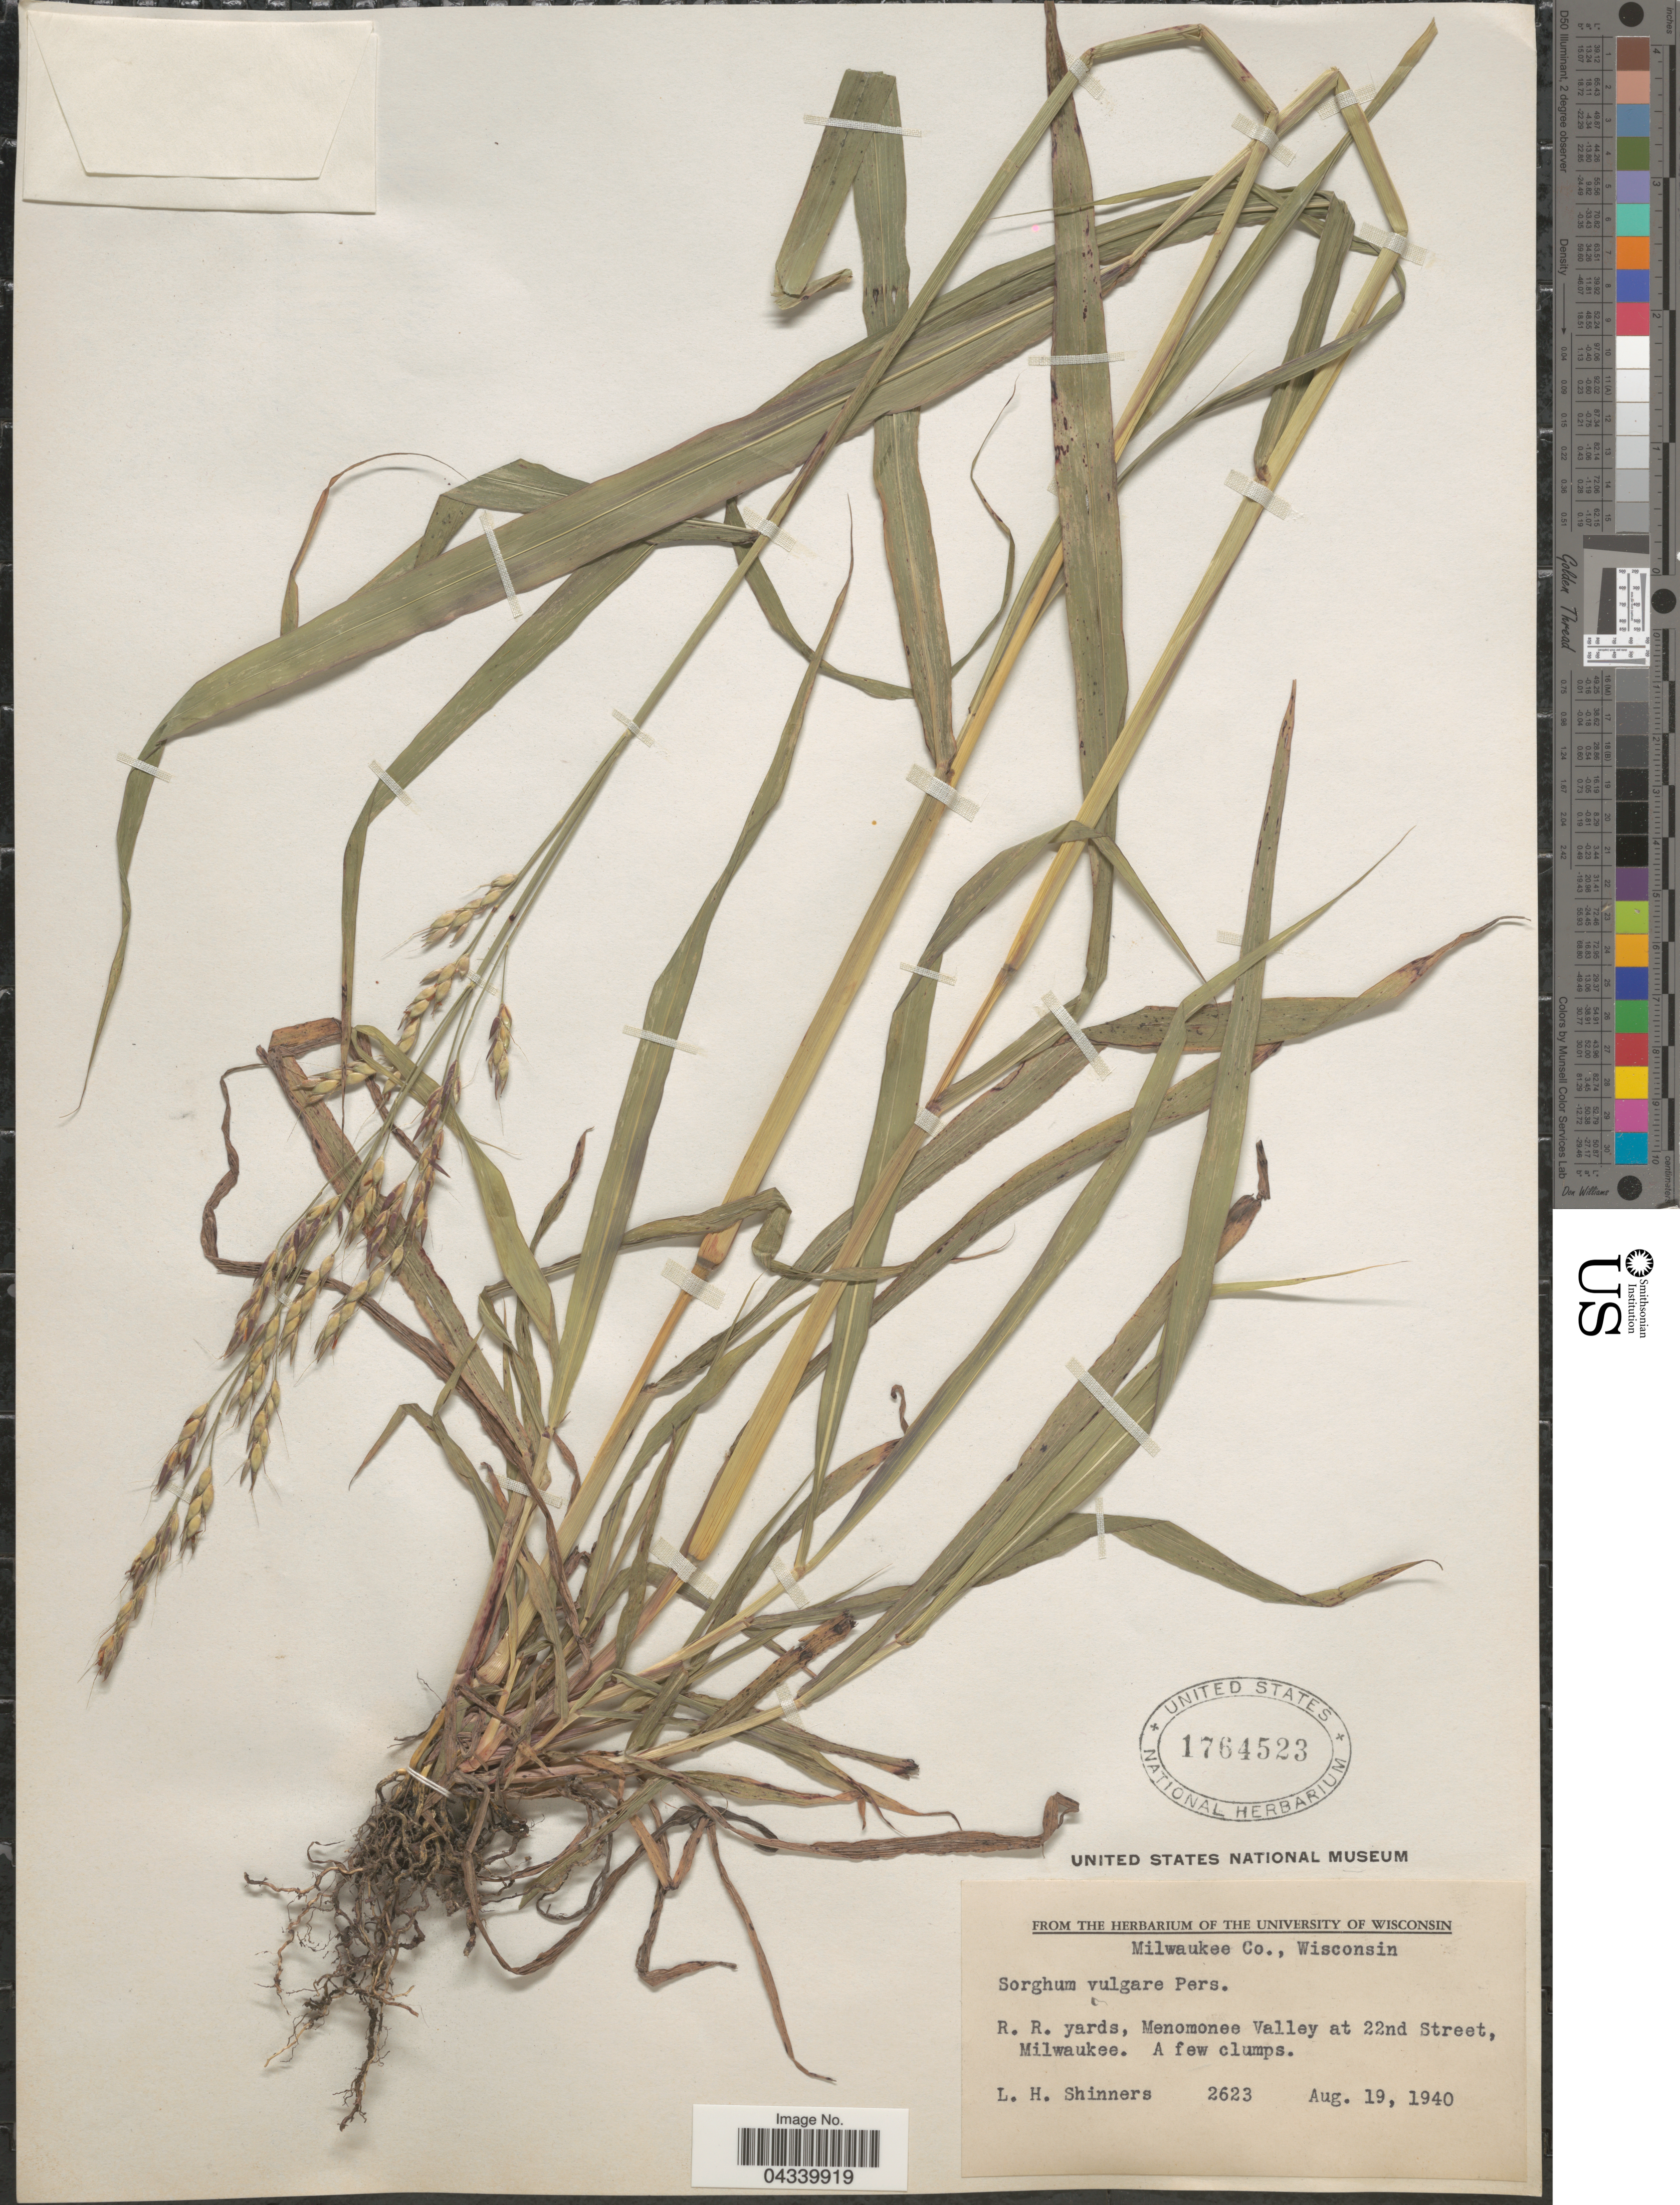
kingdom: Plantae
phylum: Tracheophyta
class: Liliopsida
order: Poales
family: Poaceae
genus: Sorghum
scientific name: Sorghum bicolor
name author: (L.) Moench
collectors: L. H. Shinners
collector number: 2623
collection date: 1940-08-19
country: United States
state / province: Wisconsin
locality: Milwaukee Co. R. R. yards, Menomonee Valley at 22nd Street, Milwaukee.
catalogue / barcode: US 1764523